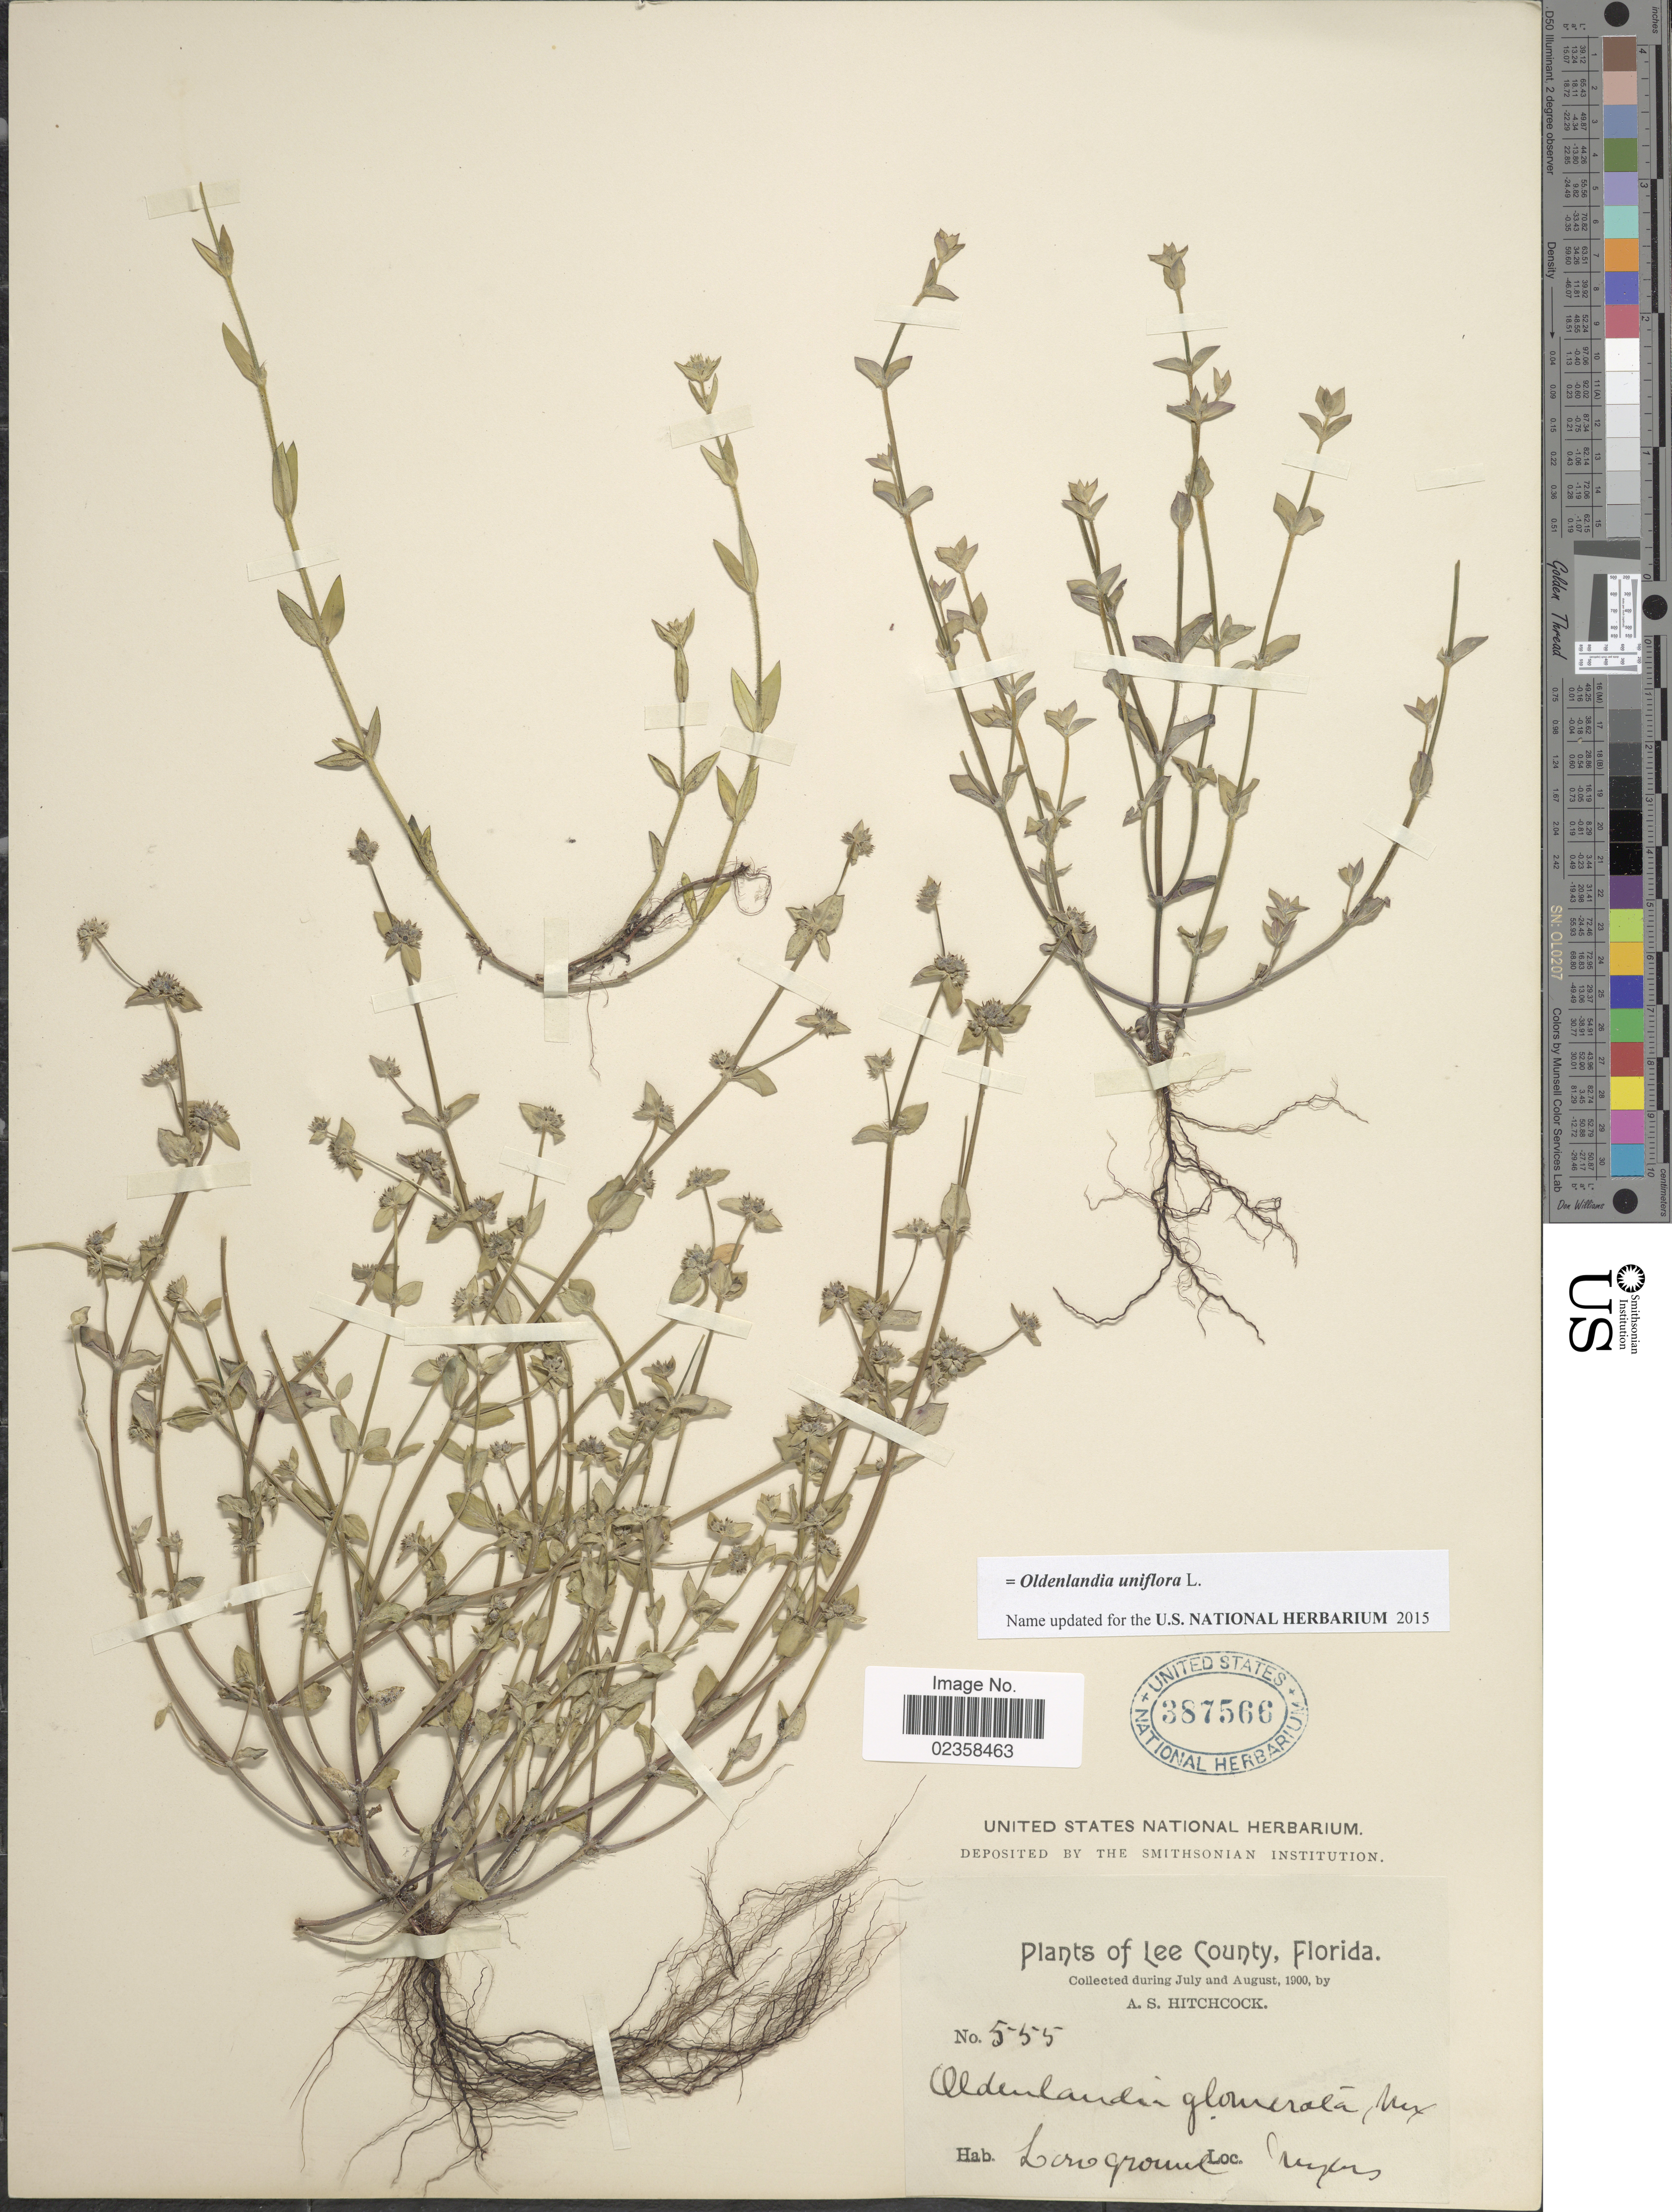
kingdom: Plantae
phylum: Tracheophyta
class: Magnoliopsida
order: Gentianales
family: Rubiaceae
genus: Oldenlandia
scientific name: Oldenlandia uniflora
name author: L.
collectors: A. S. Hitchcock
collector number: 555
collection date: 1900-07/1900-08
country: United States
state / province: Florida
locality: Lee County, Florida, Myers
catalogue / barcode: US 387566